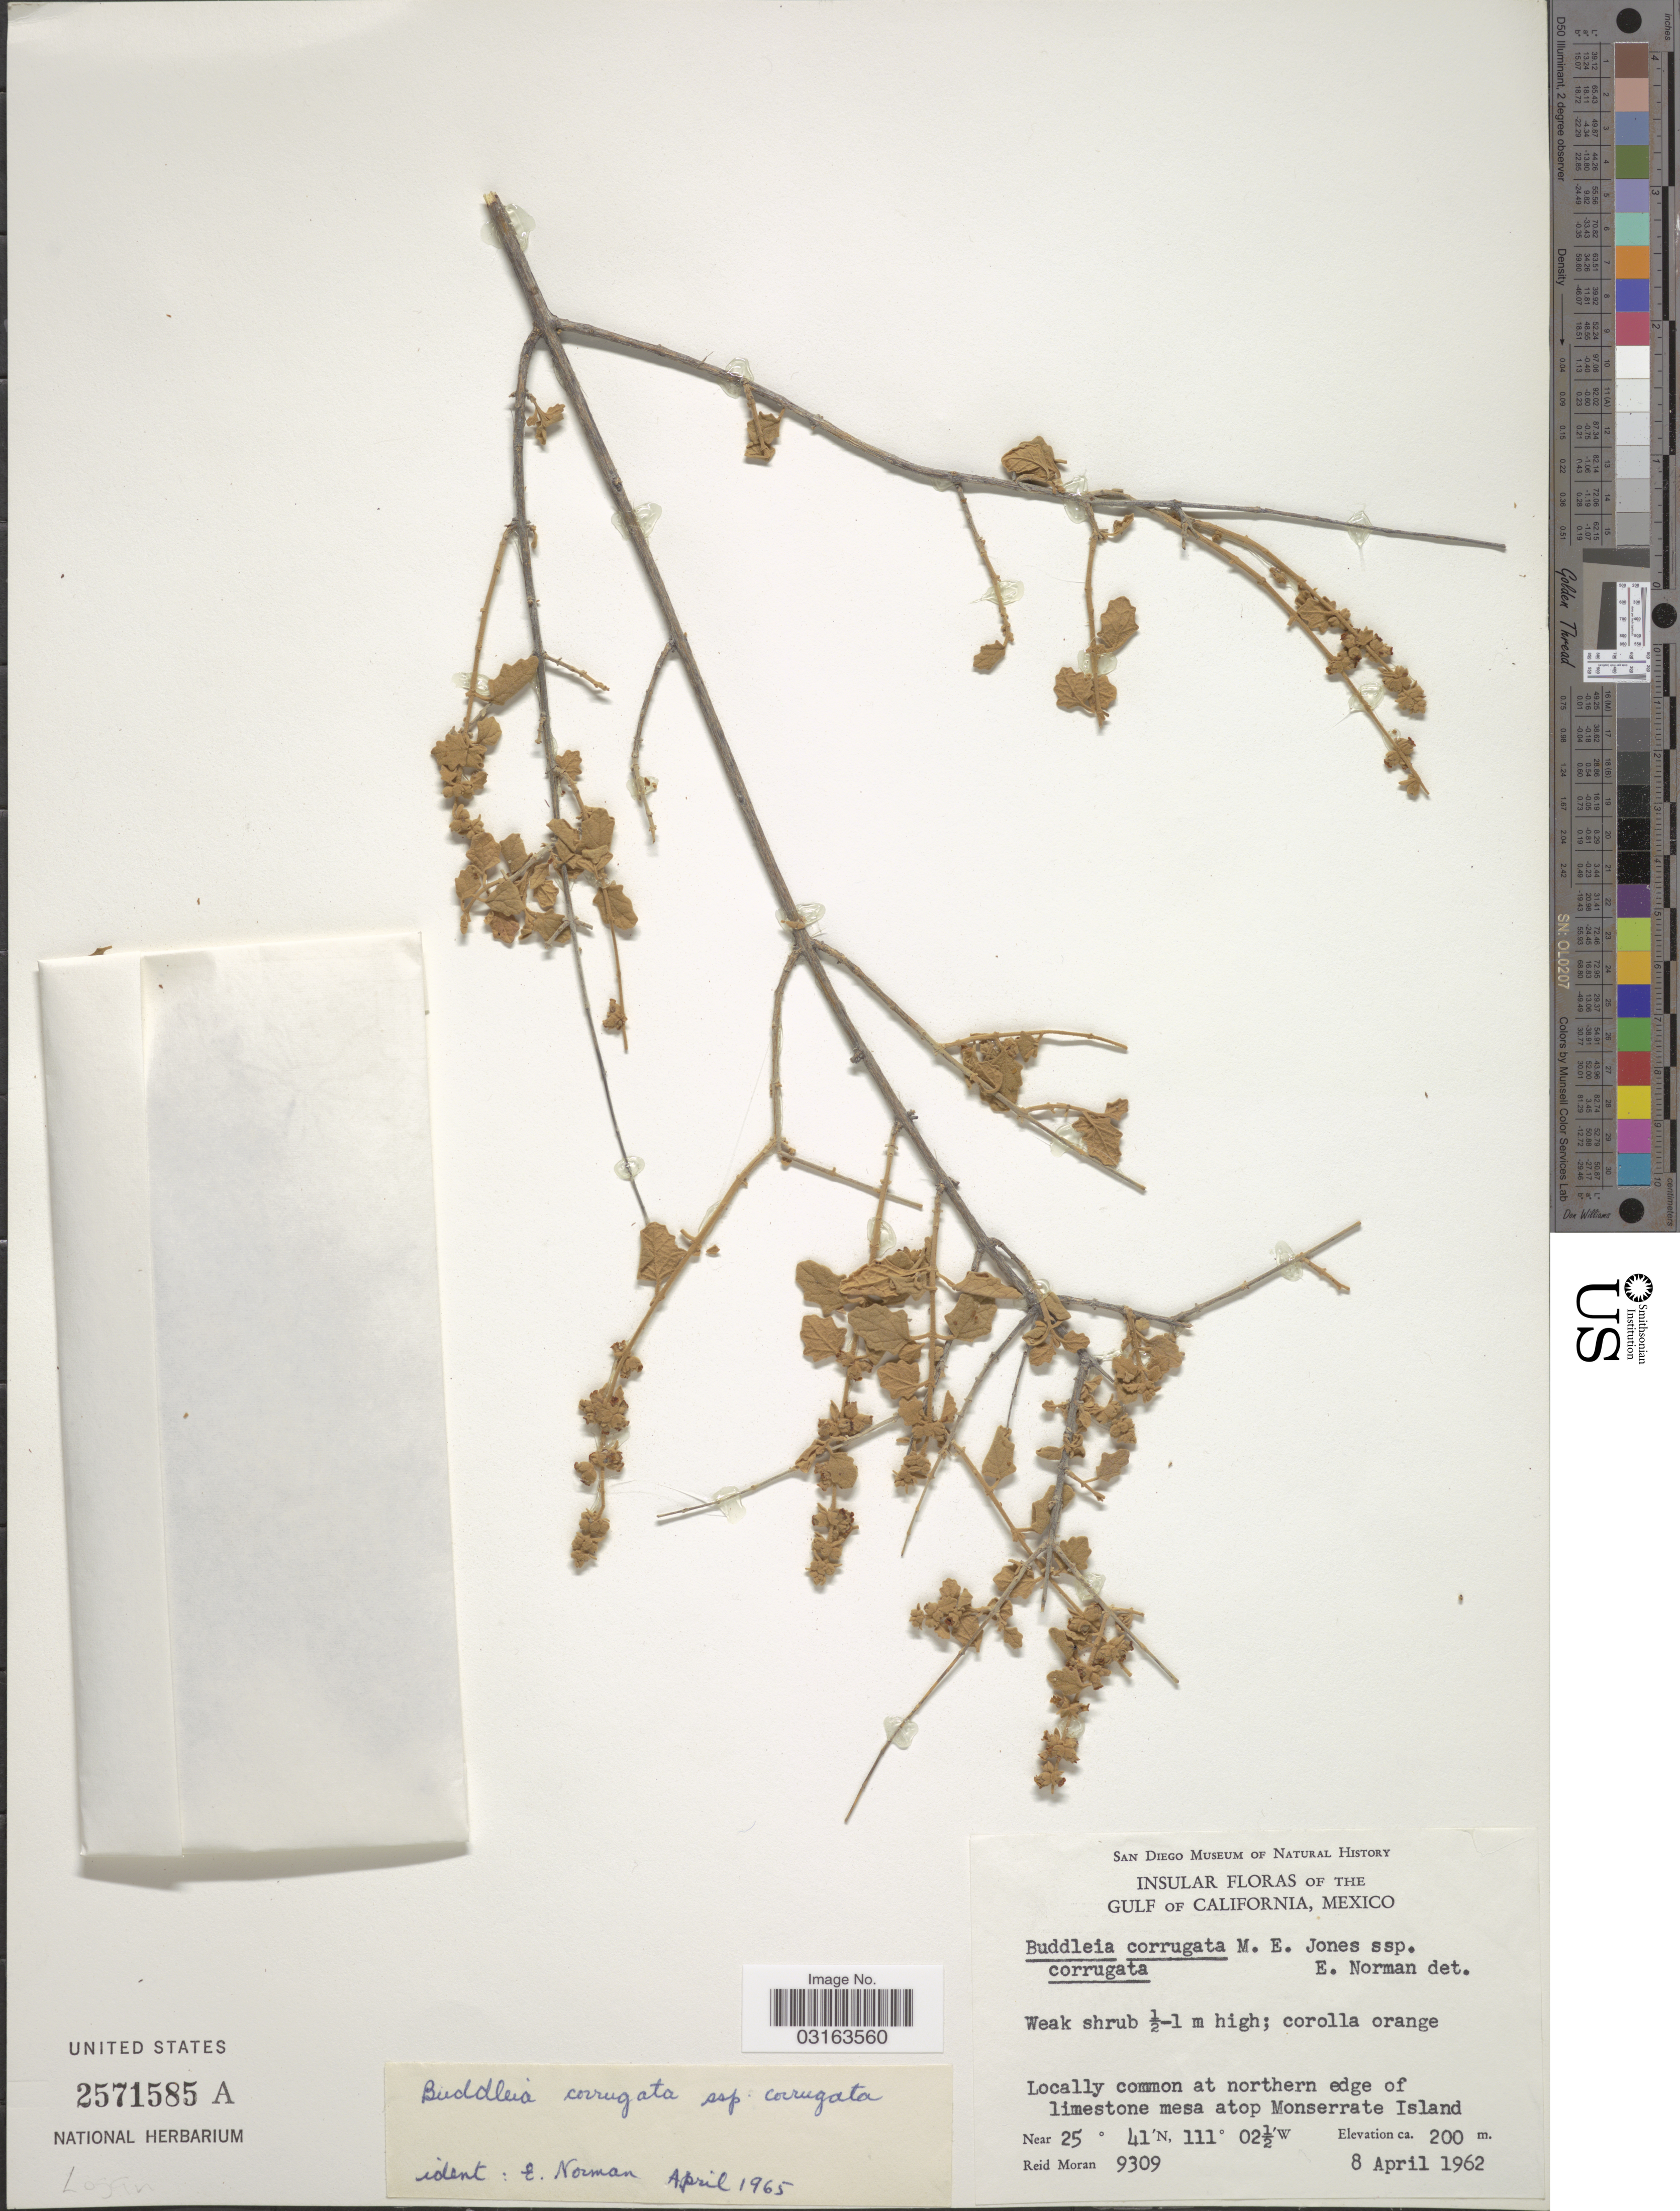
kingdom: Plantae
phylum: Tracheophyta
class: Magnoliopsida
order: Lamiales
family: Scrophulariaceae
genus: Buddleja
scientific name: Buddleja corrugata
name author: M.E. Jones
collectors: R. V. Moran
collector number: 9309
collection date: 1962-04-08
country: Mexico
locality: Gulf of California. Atop Monserrate Island.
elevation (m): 200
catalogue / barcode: US 2571858A